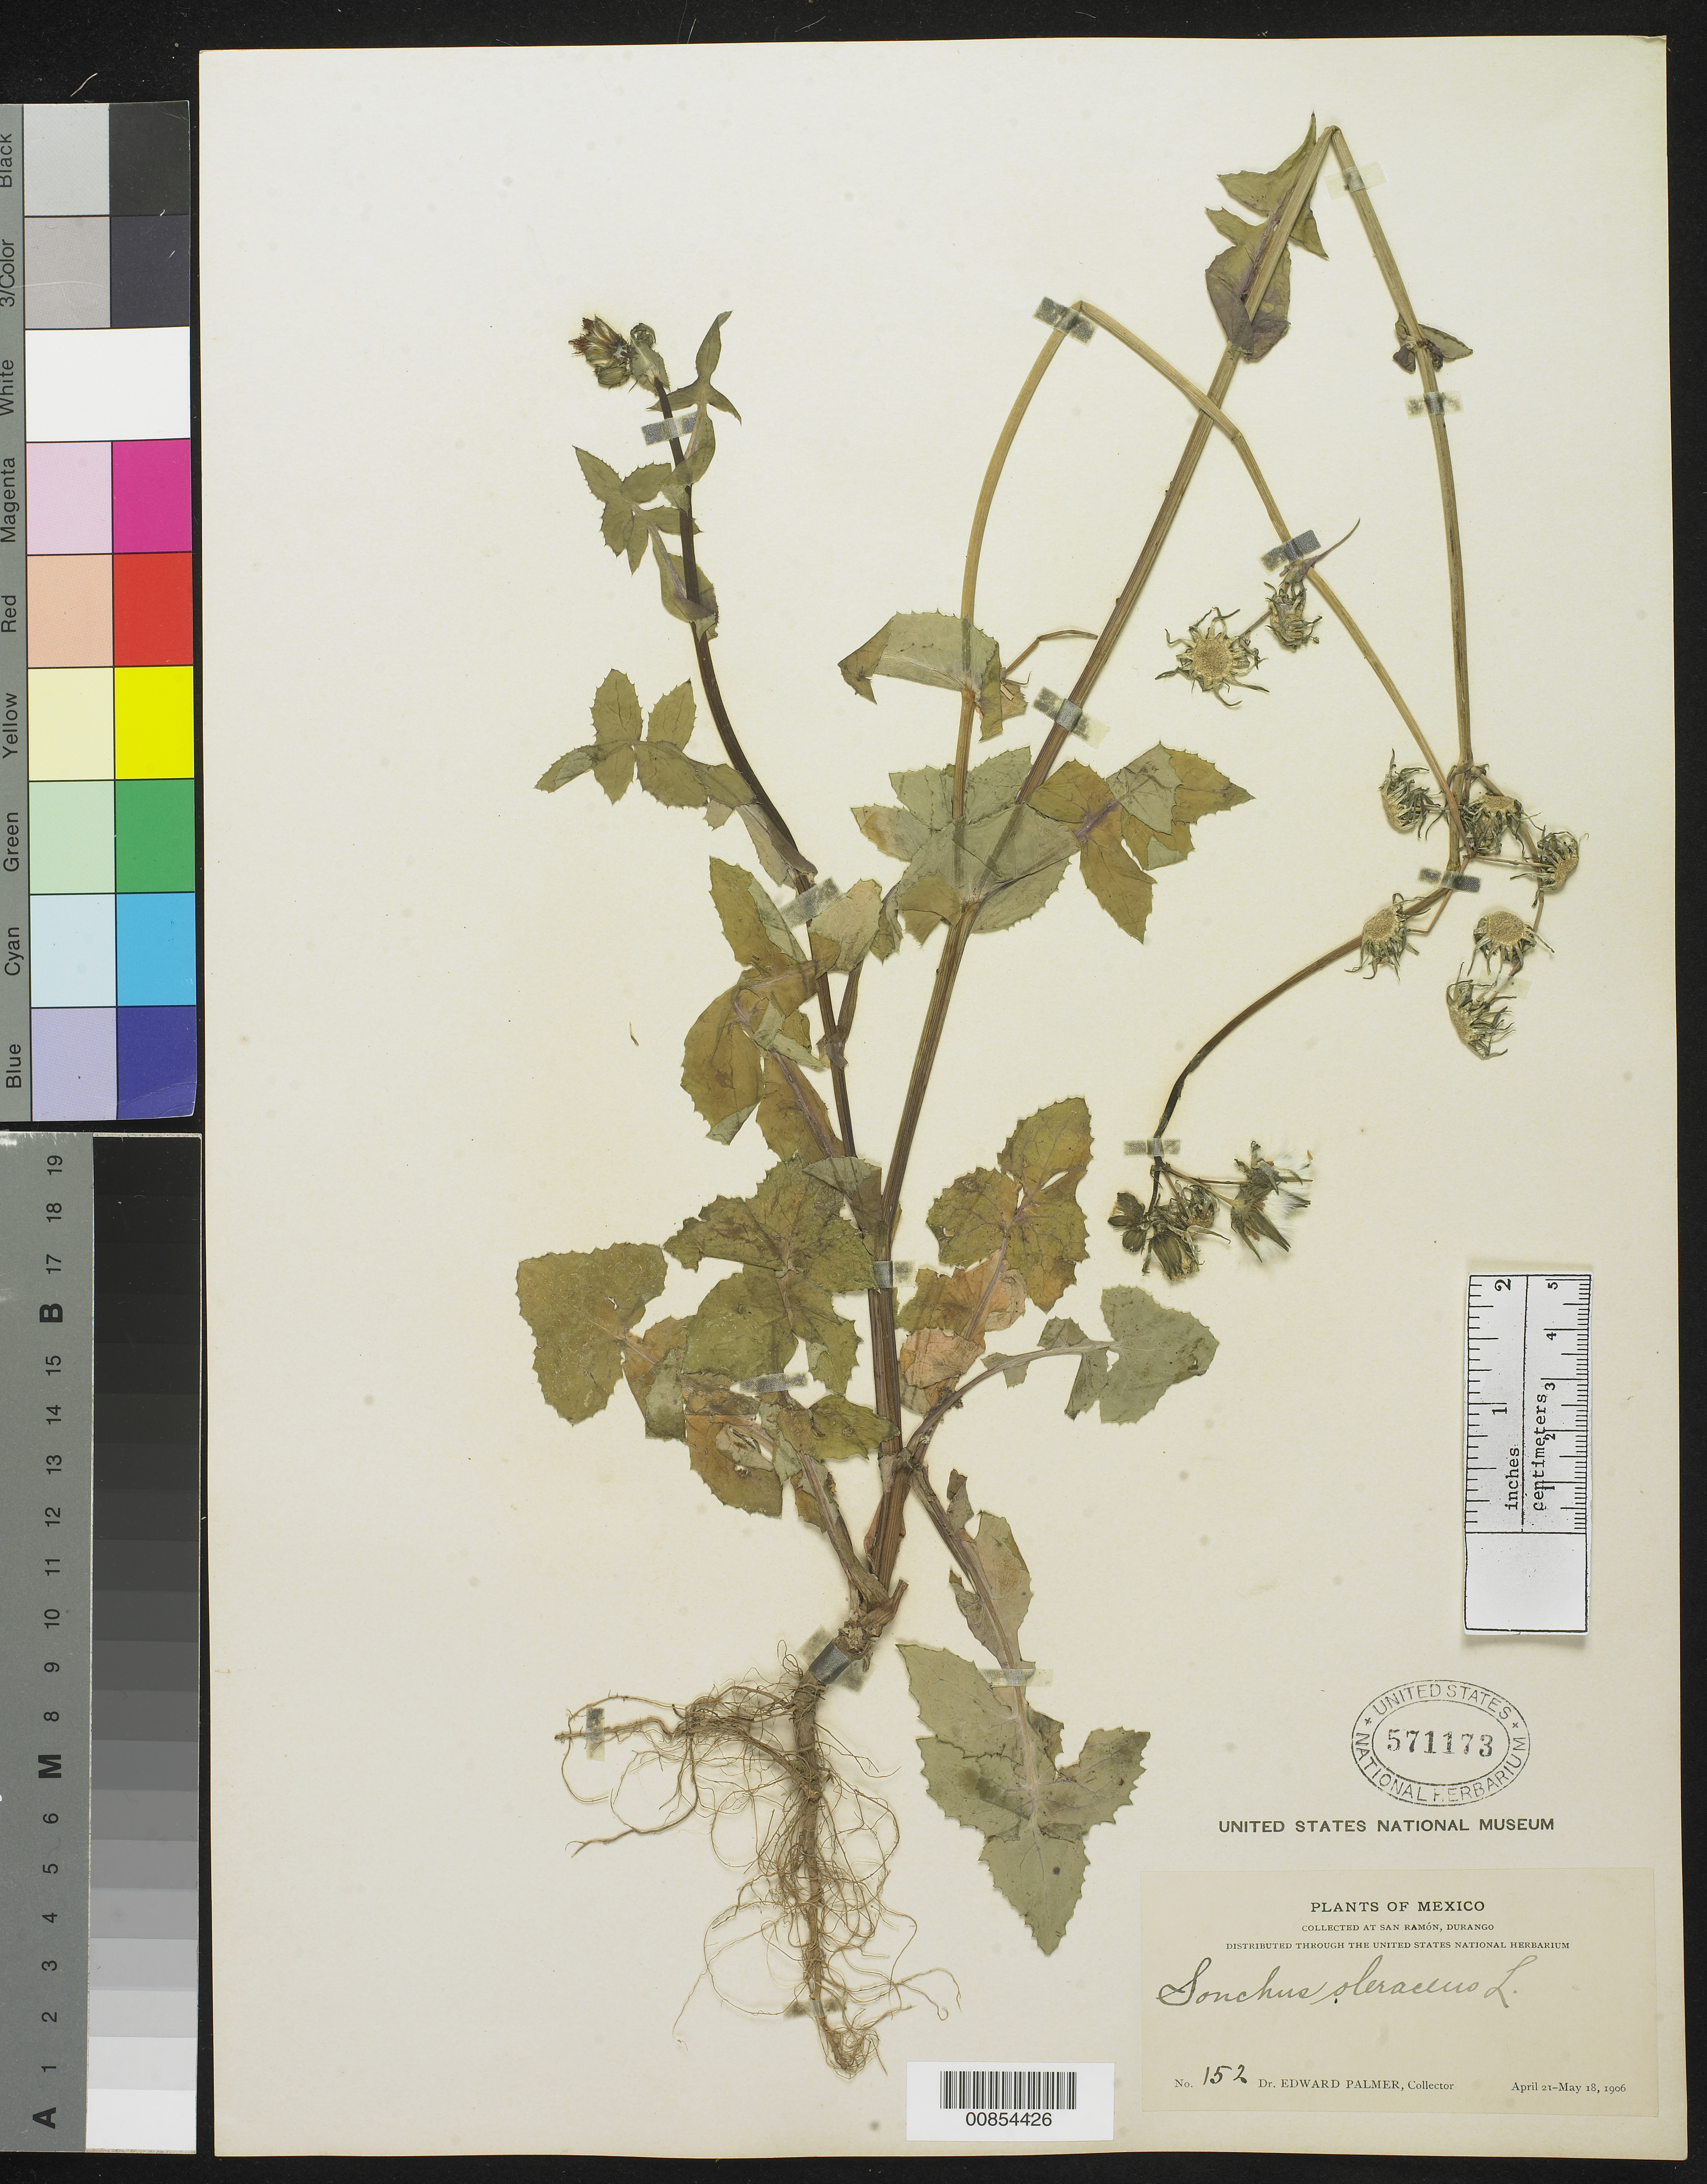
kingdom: Plantae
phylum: Tracheophyta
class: Magnoliopsida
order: Asterales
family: Asteraceae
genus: Sonchus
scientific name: Sonchus oleraceus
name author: L.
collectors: E. Palmer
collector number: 152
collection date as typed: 21 Apr 1906 to 18 May 1906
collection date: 1906-04-21/1906-05-18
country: Mexico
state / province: Durango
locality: San Ramón, Durango.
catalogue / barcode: US 571173